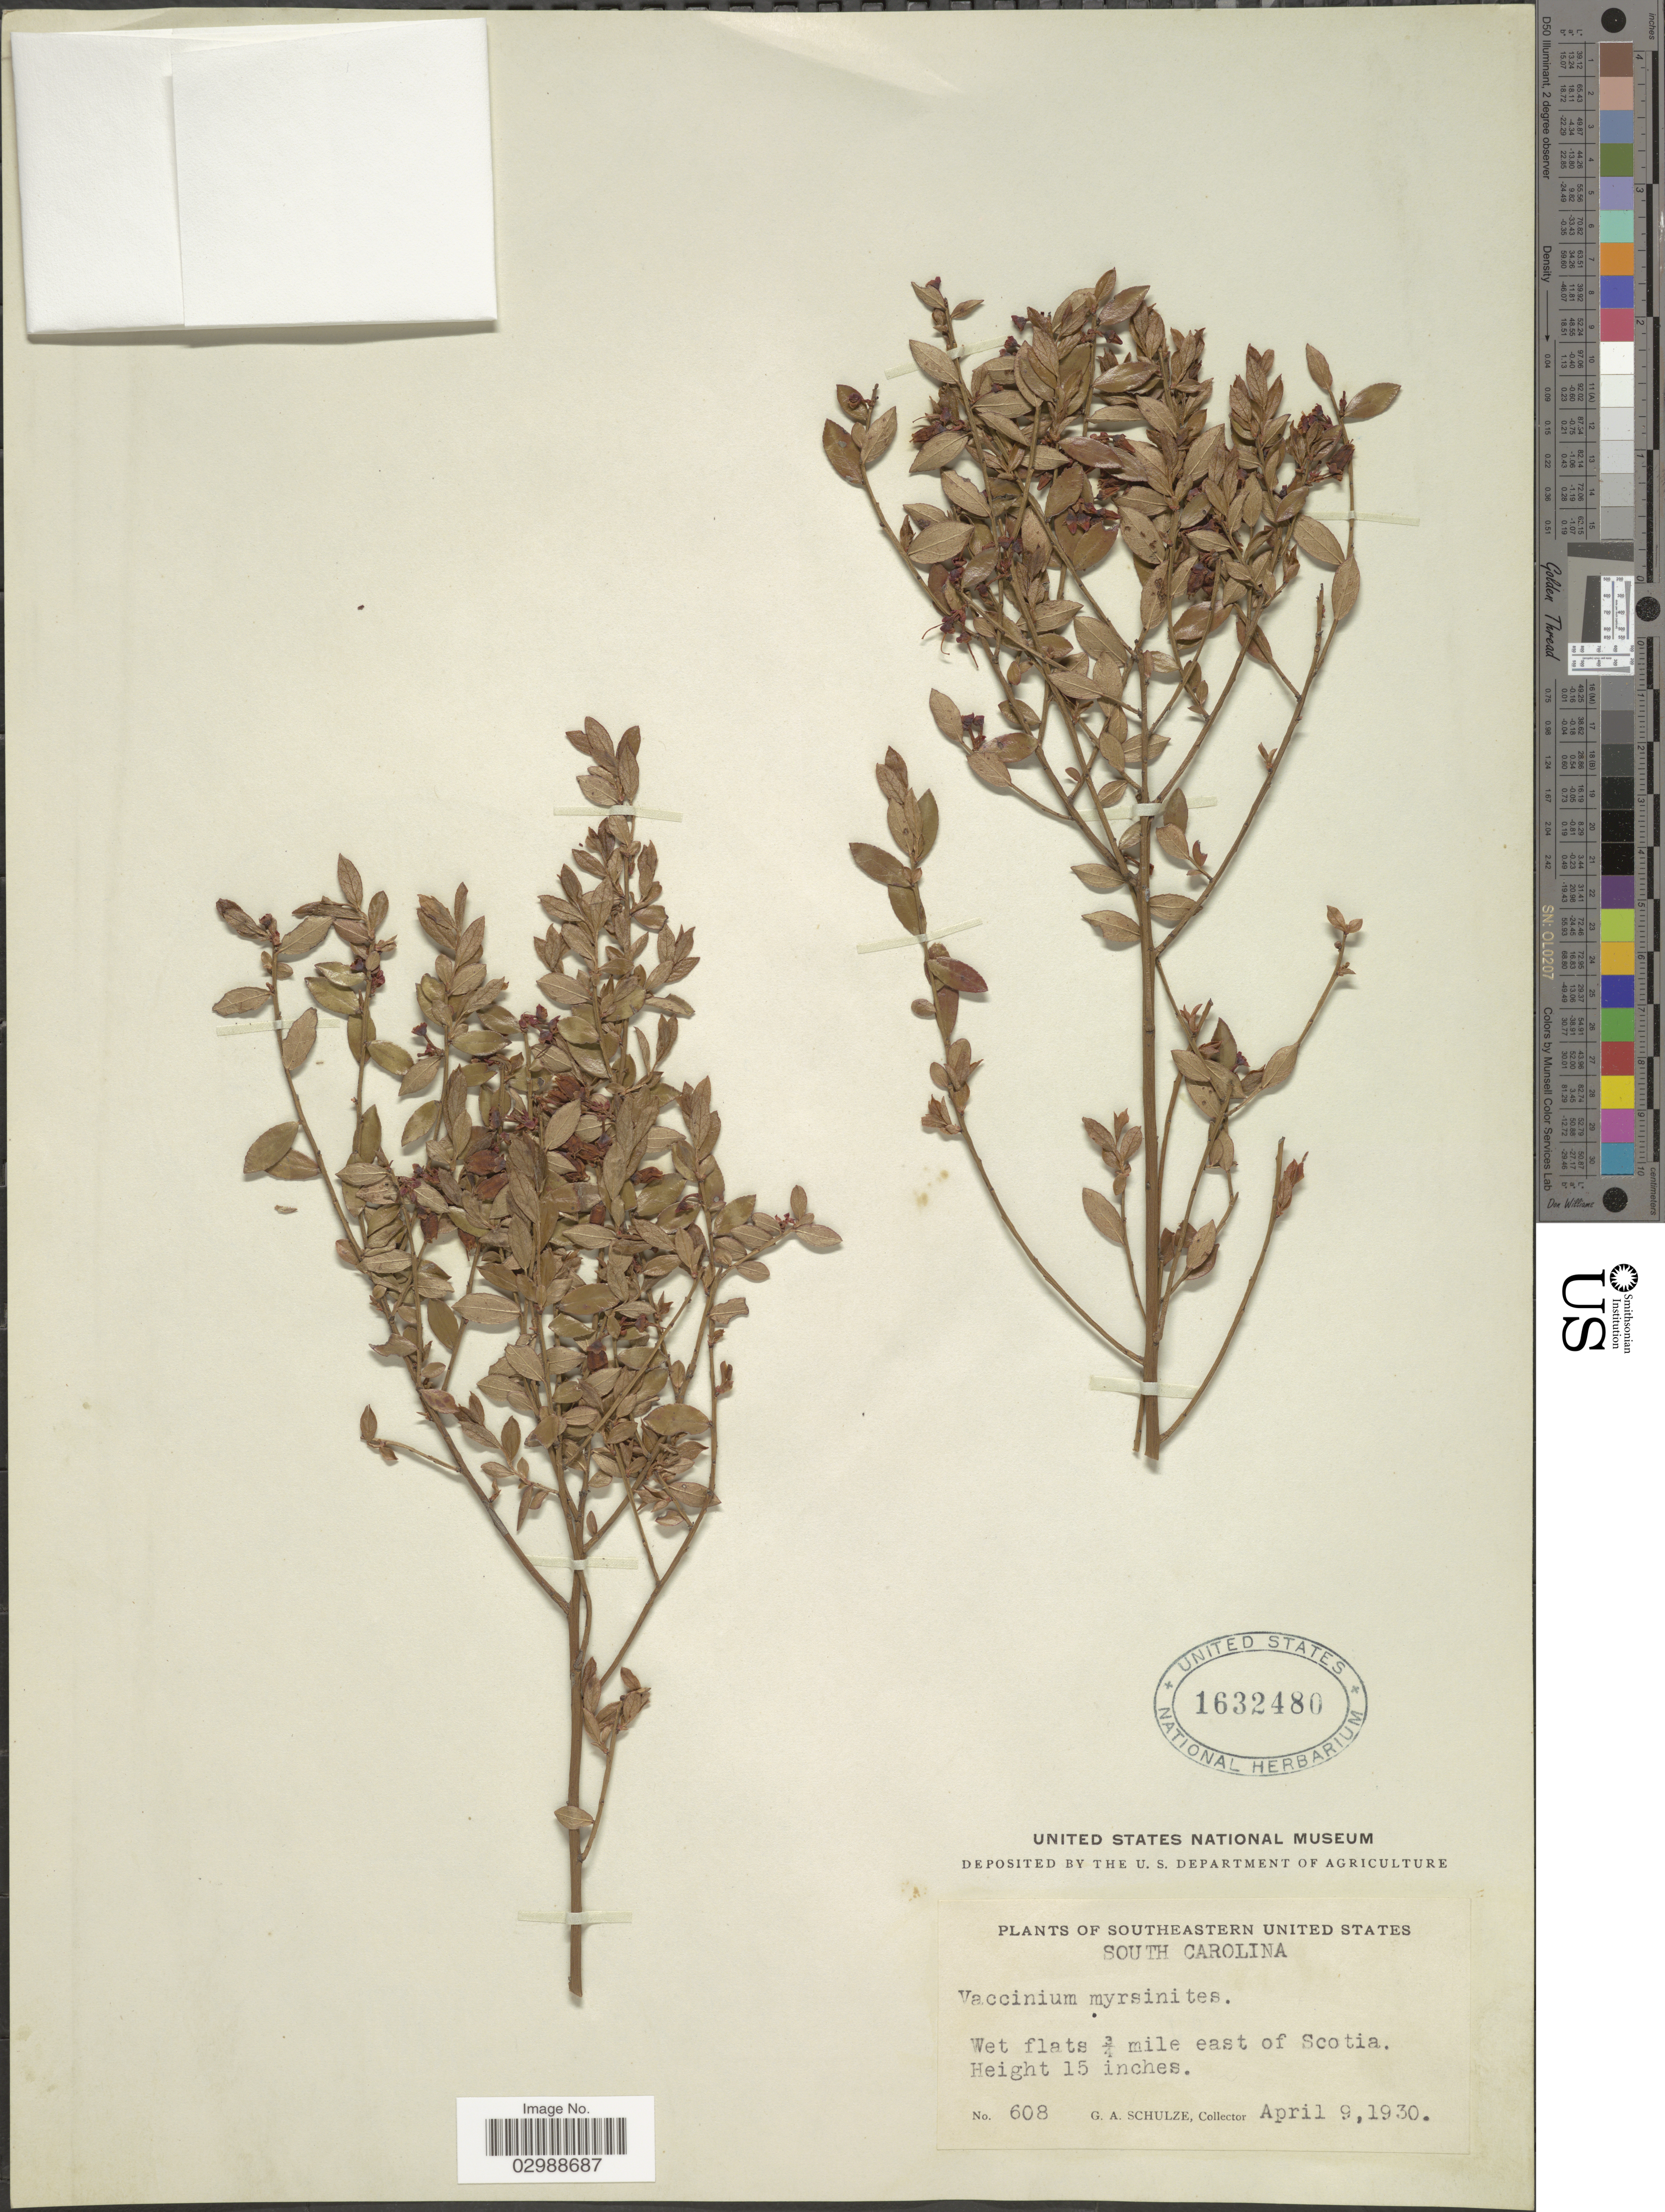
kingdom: Plantae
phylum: Tracheophyta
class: Magnoliopsida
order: Ericales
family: Ericaceae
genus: Vaccinium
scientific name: Vaccinium myrsinites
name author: Lam.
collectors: G. A. Schulze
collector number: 608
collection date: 1930-04-09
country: United States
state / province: South Carolina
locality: ¾ mile east of Scotia.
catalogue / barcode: US 1632480